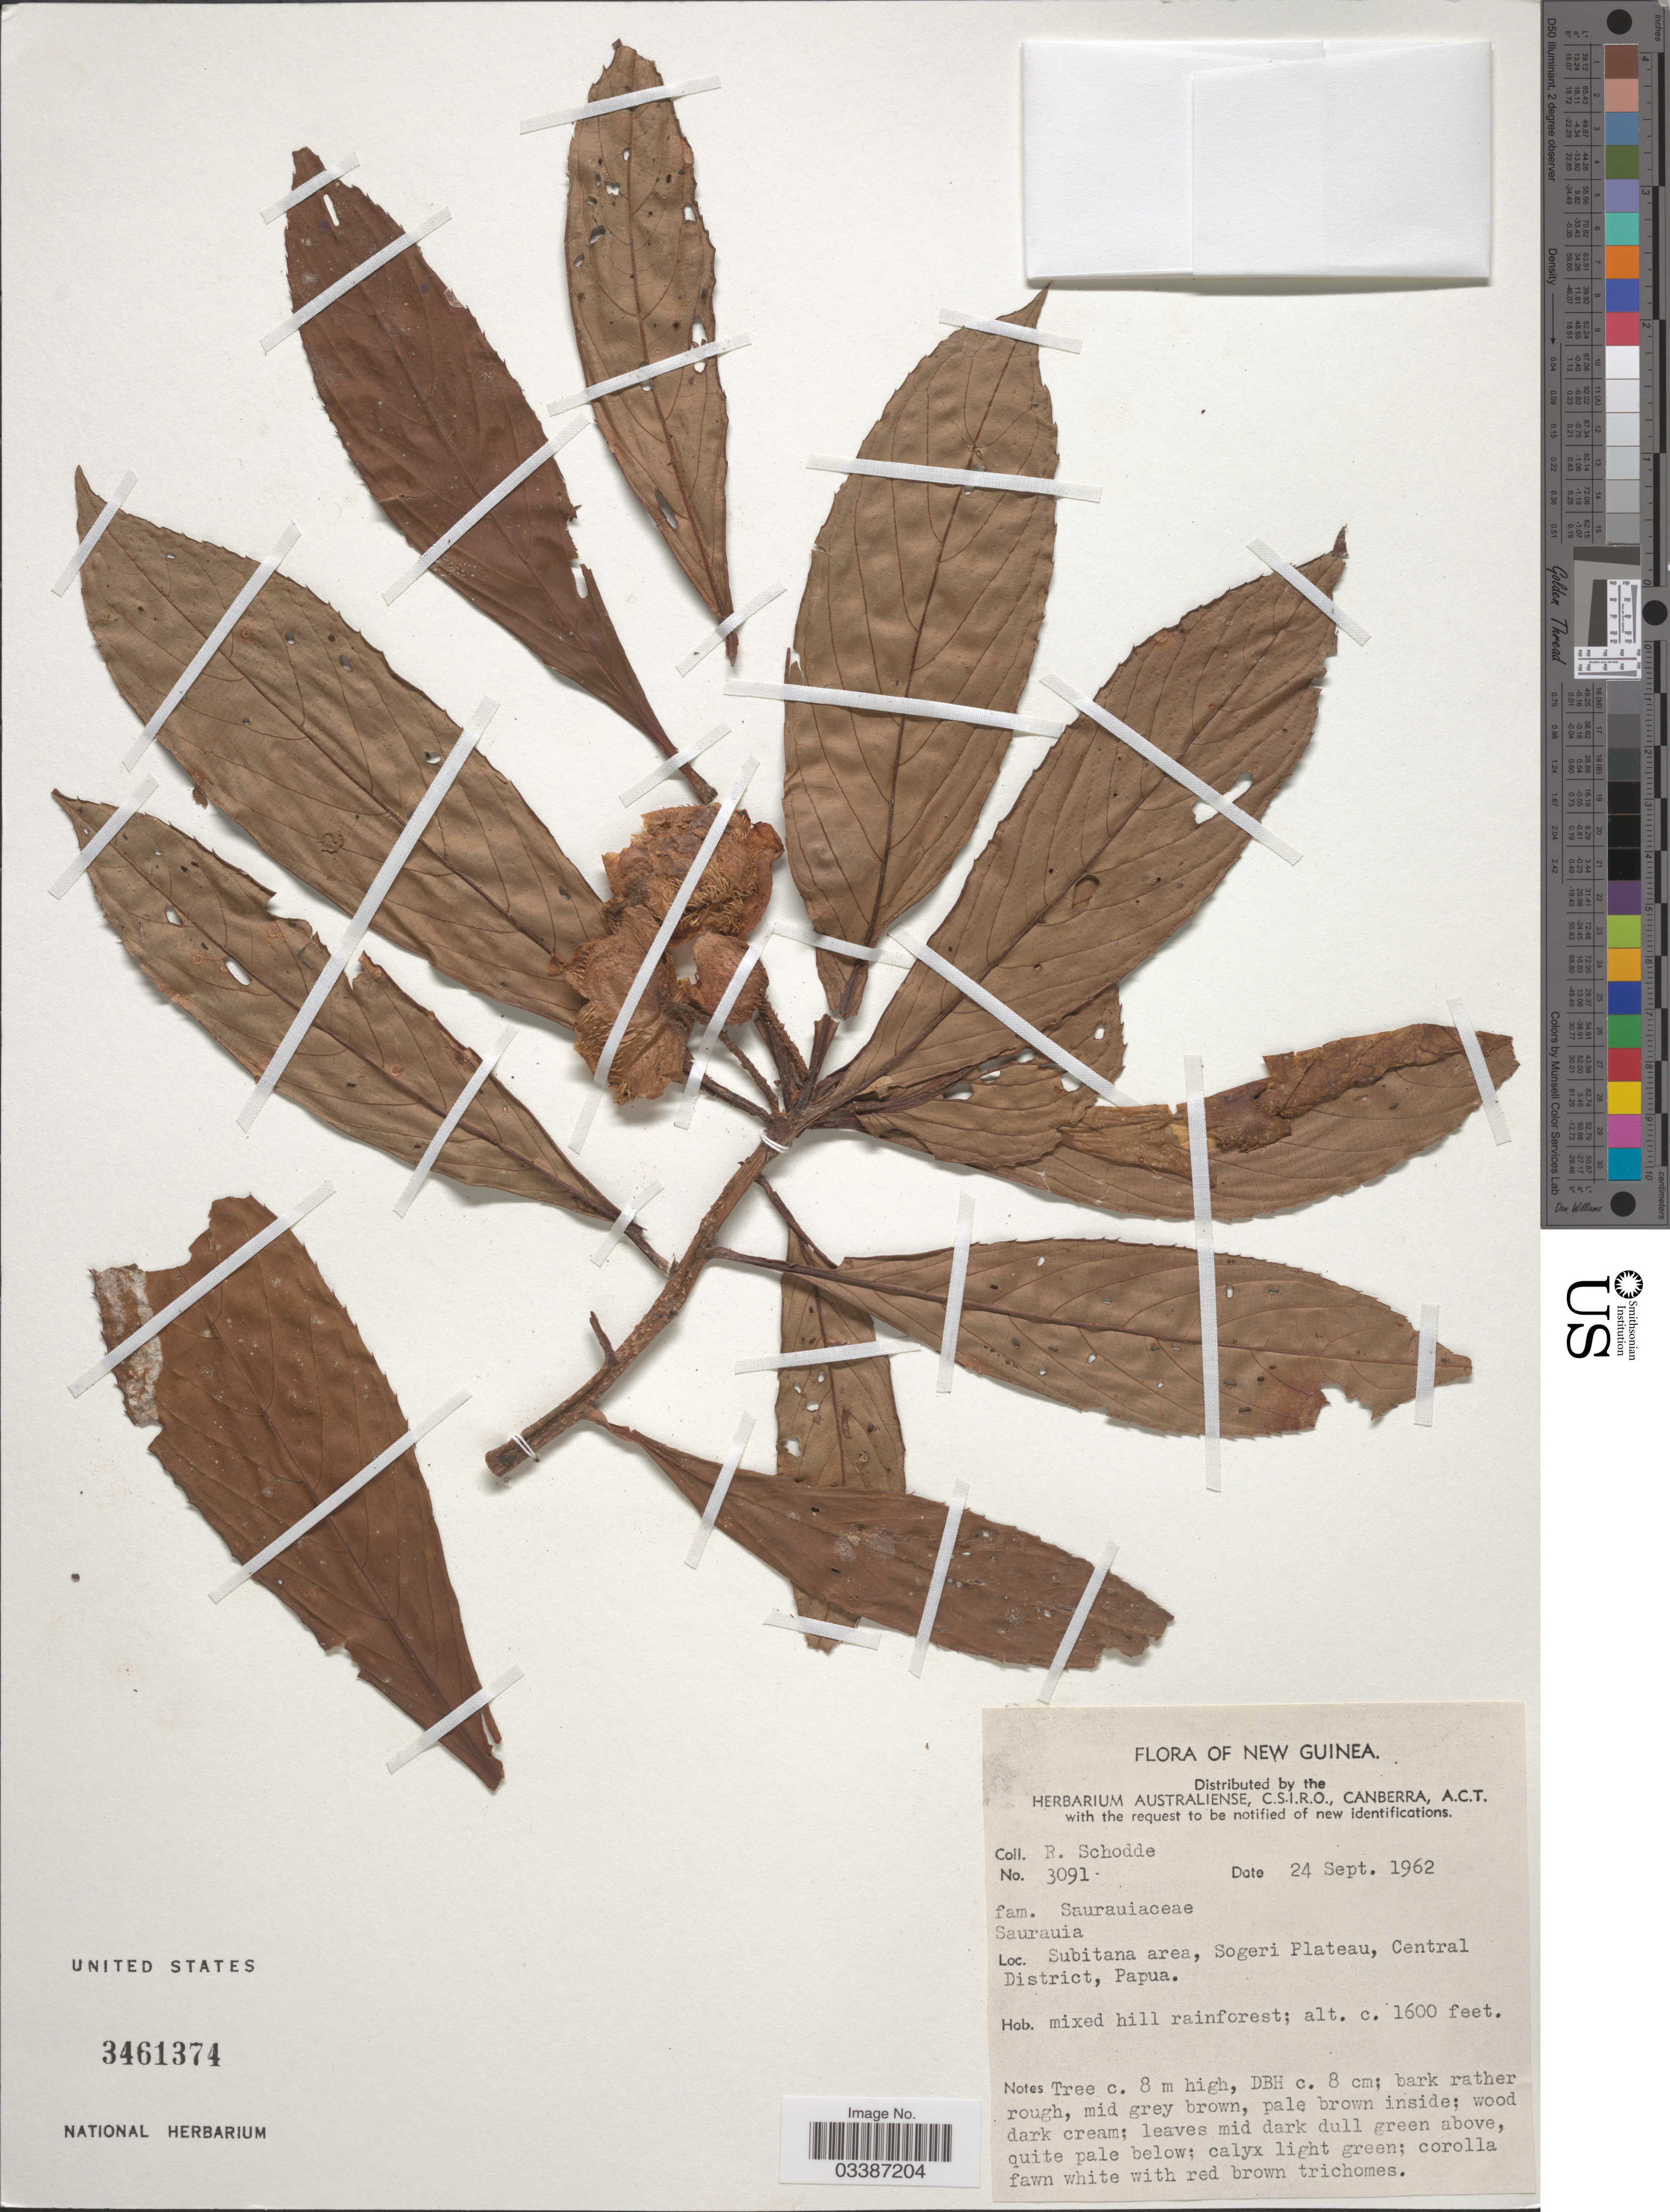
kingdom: Plantae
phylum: Tracheophyta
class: Magnoliopsida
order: Ericales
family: Actinidiaceae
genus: Saurauia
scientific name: Saurauia sp.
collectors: R. Schodde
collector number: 3091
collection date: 1962-09-24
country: Papua New Guinea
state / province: Central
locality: New Guinea. Subitana area, Sogeri Plateau, Central District, Papua.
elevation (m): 488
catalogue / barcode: US 3461374